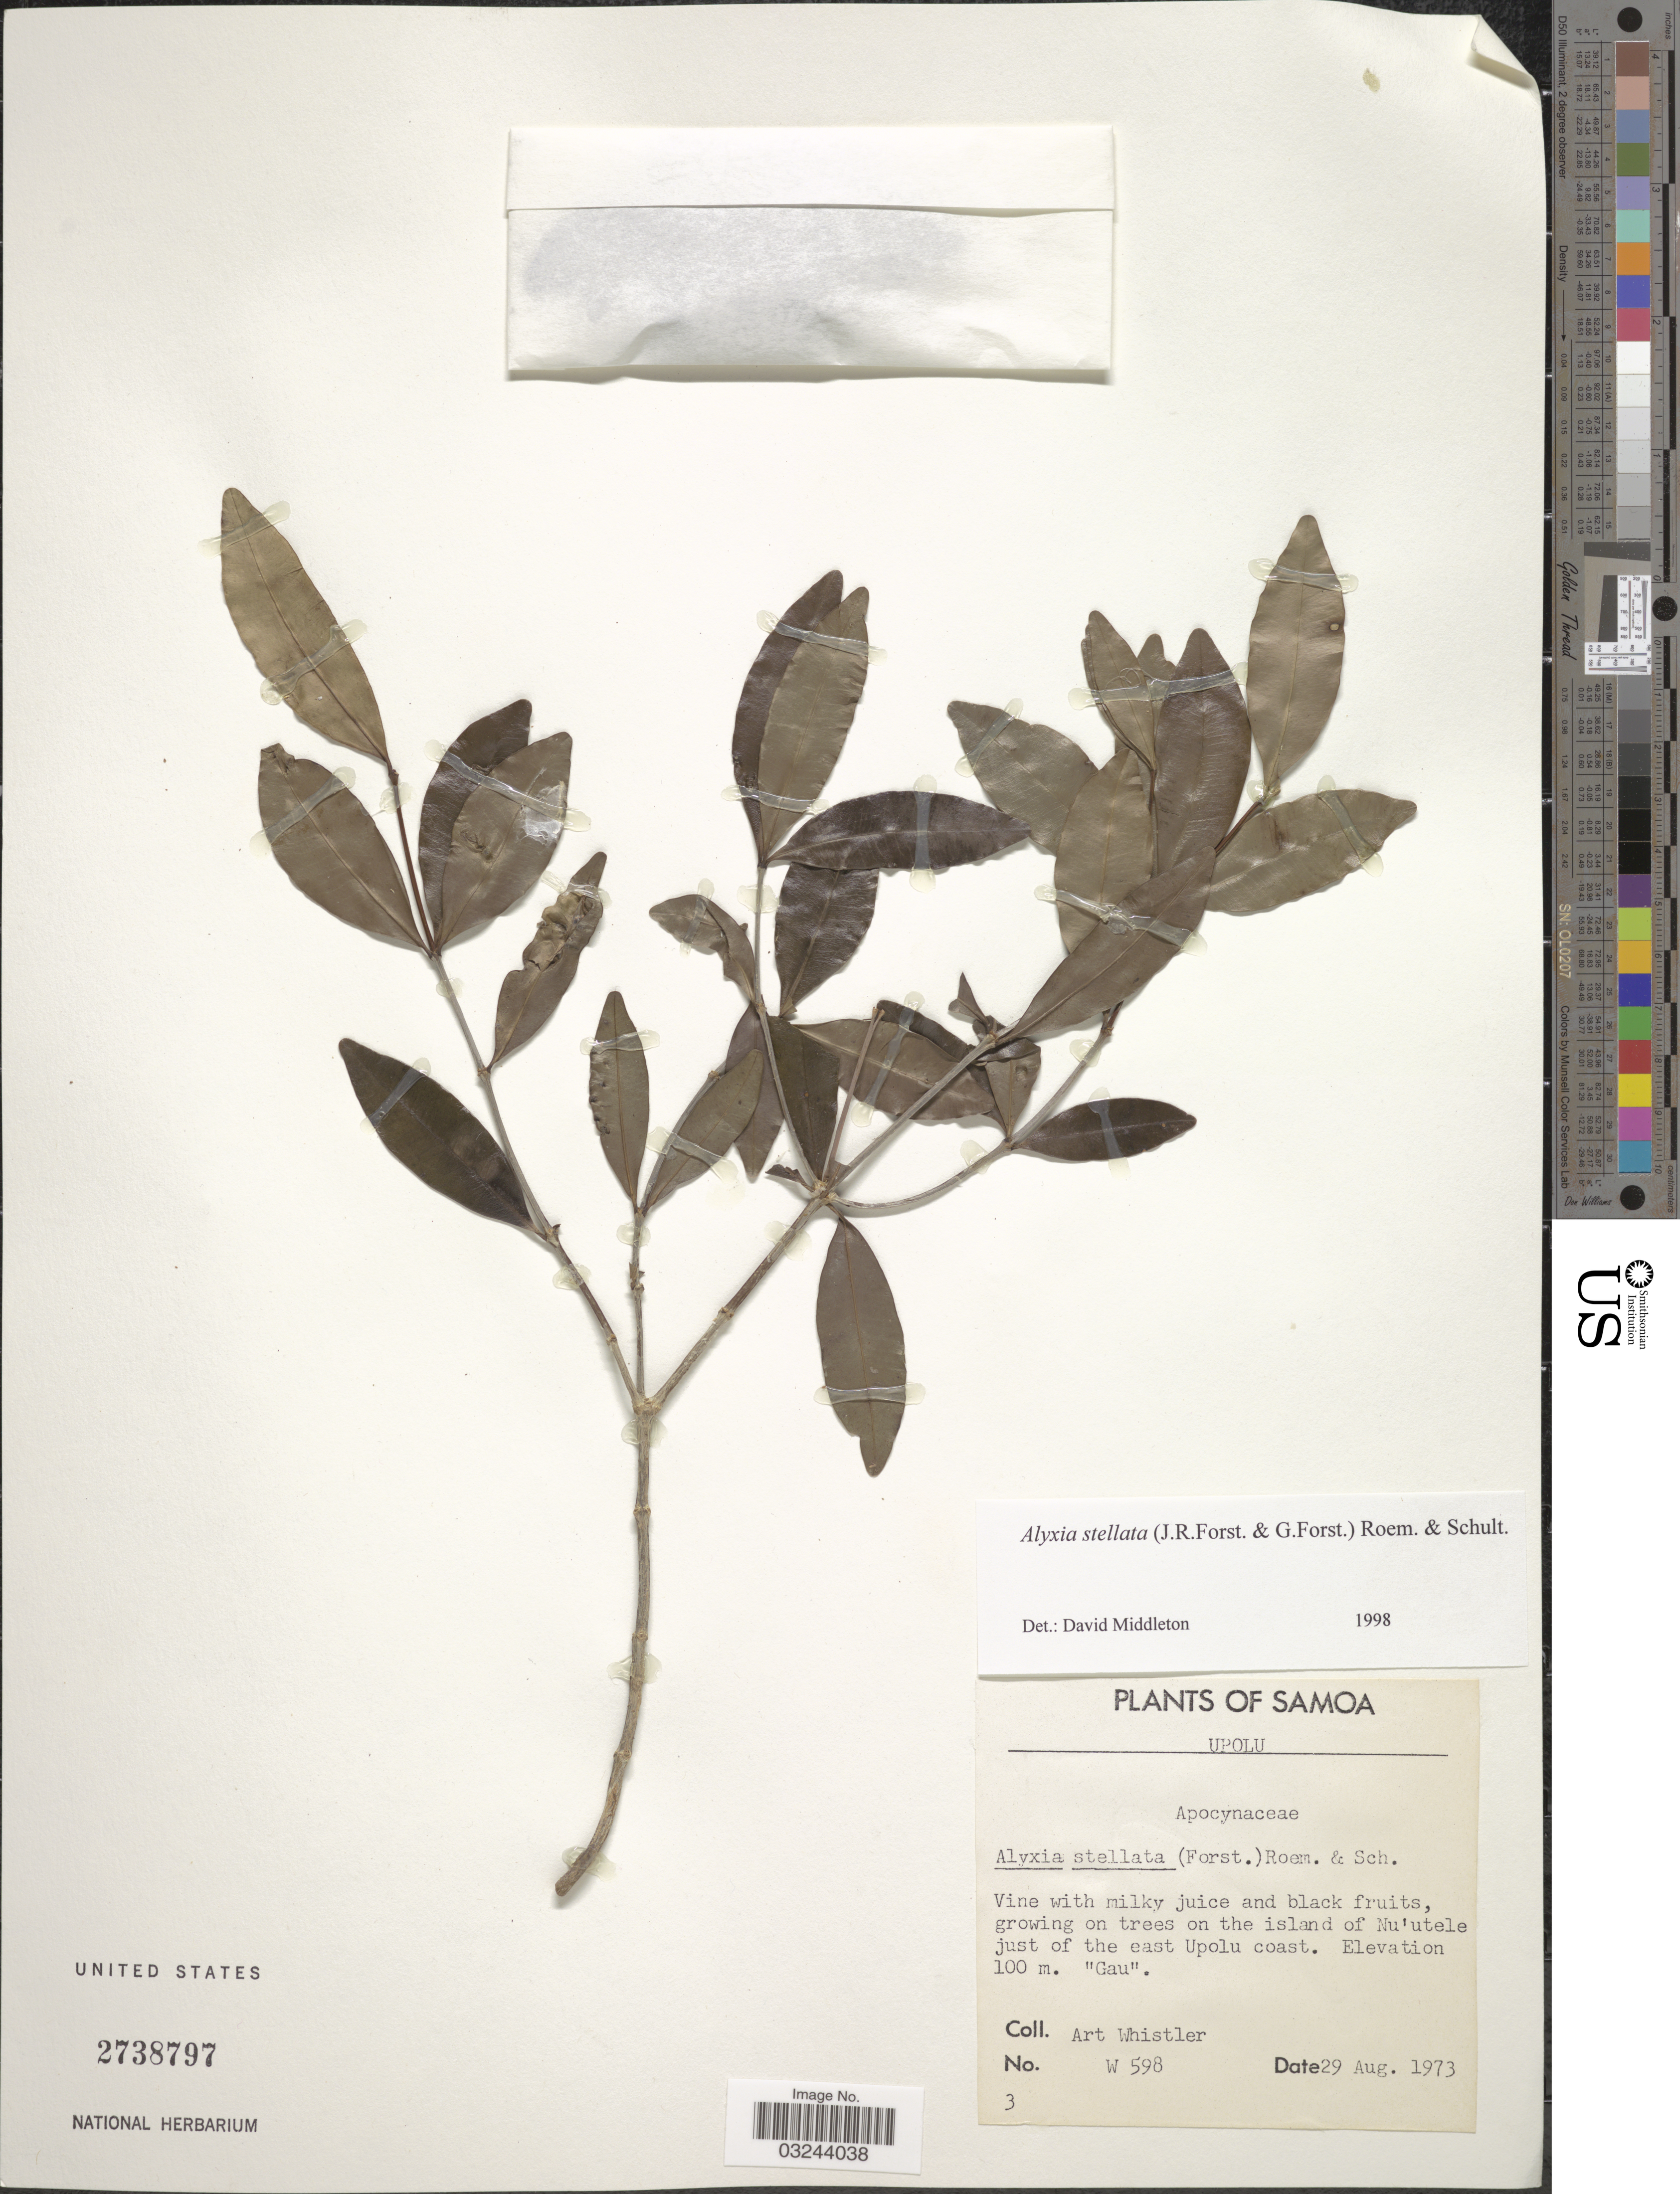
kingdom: Plantae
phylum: Tracheophyta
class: Magnoliopsida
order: Gentianales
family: Apocynaceae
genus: Alyxia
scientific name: Alyxia stellata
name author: (J.R. Forst. & G. Forst.) Roem. & Schult.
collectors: A. Whistler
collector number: W598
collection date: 1973-08-29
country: Samoa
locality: Samoa. Upolu. Growing on trees on the island of Nu'utele just of the east Upolu coast.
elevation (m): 100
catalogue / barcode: US 2738797